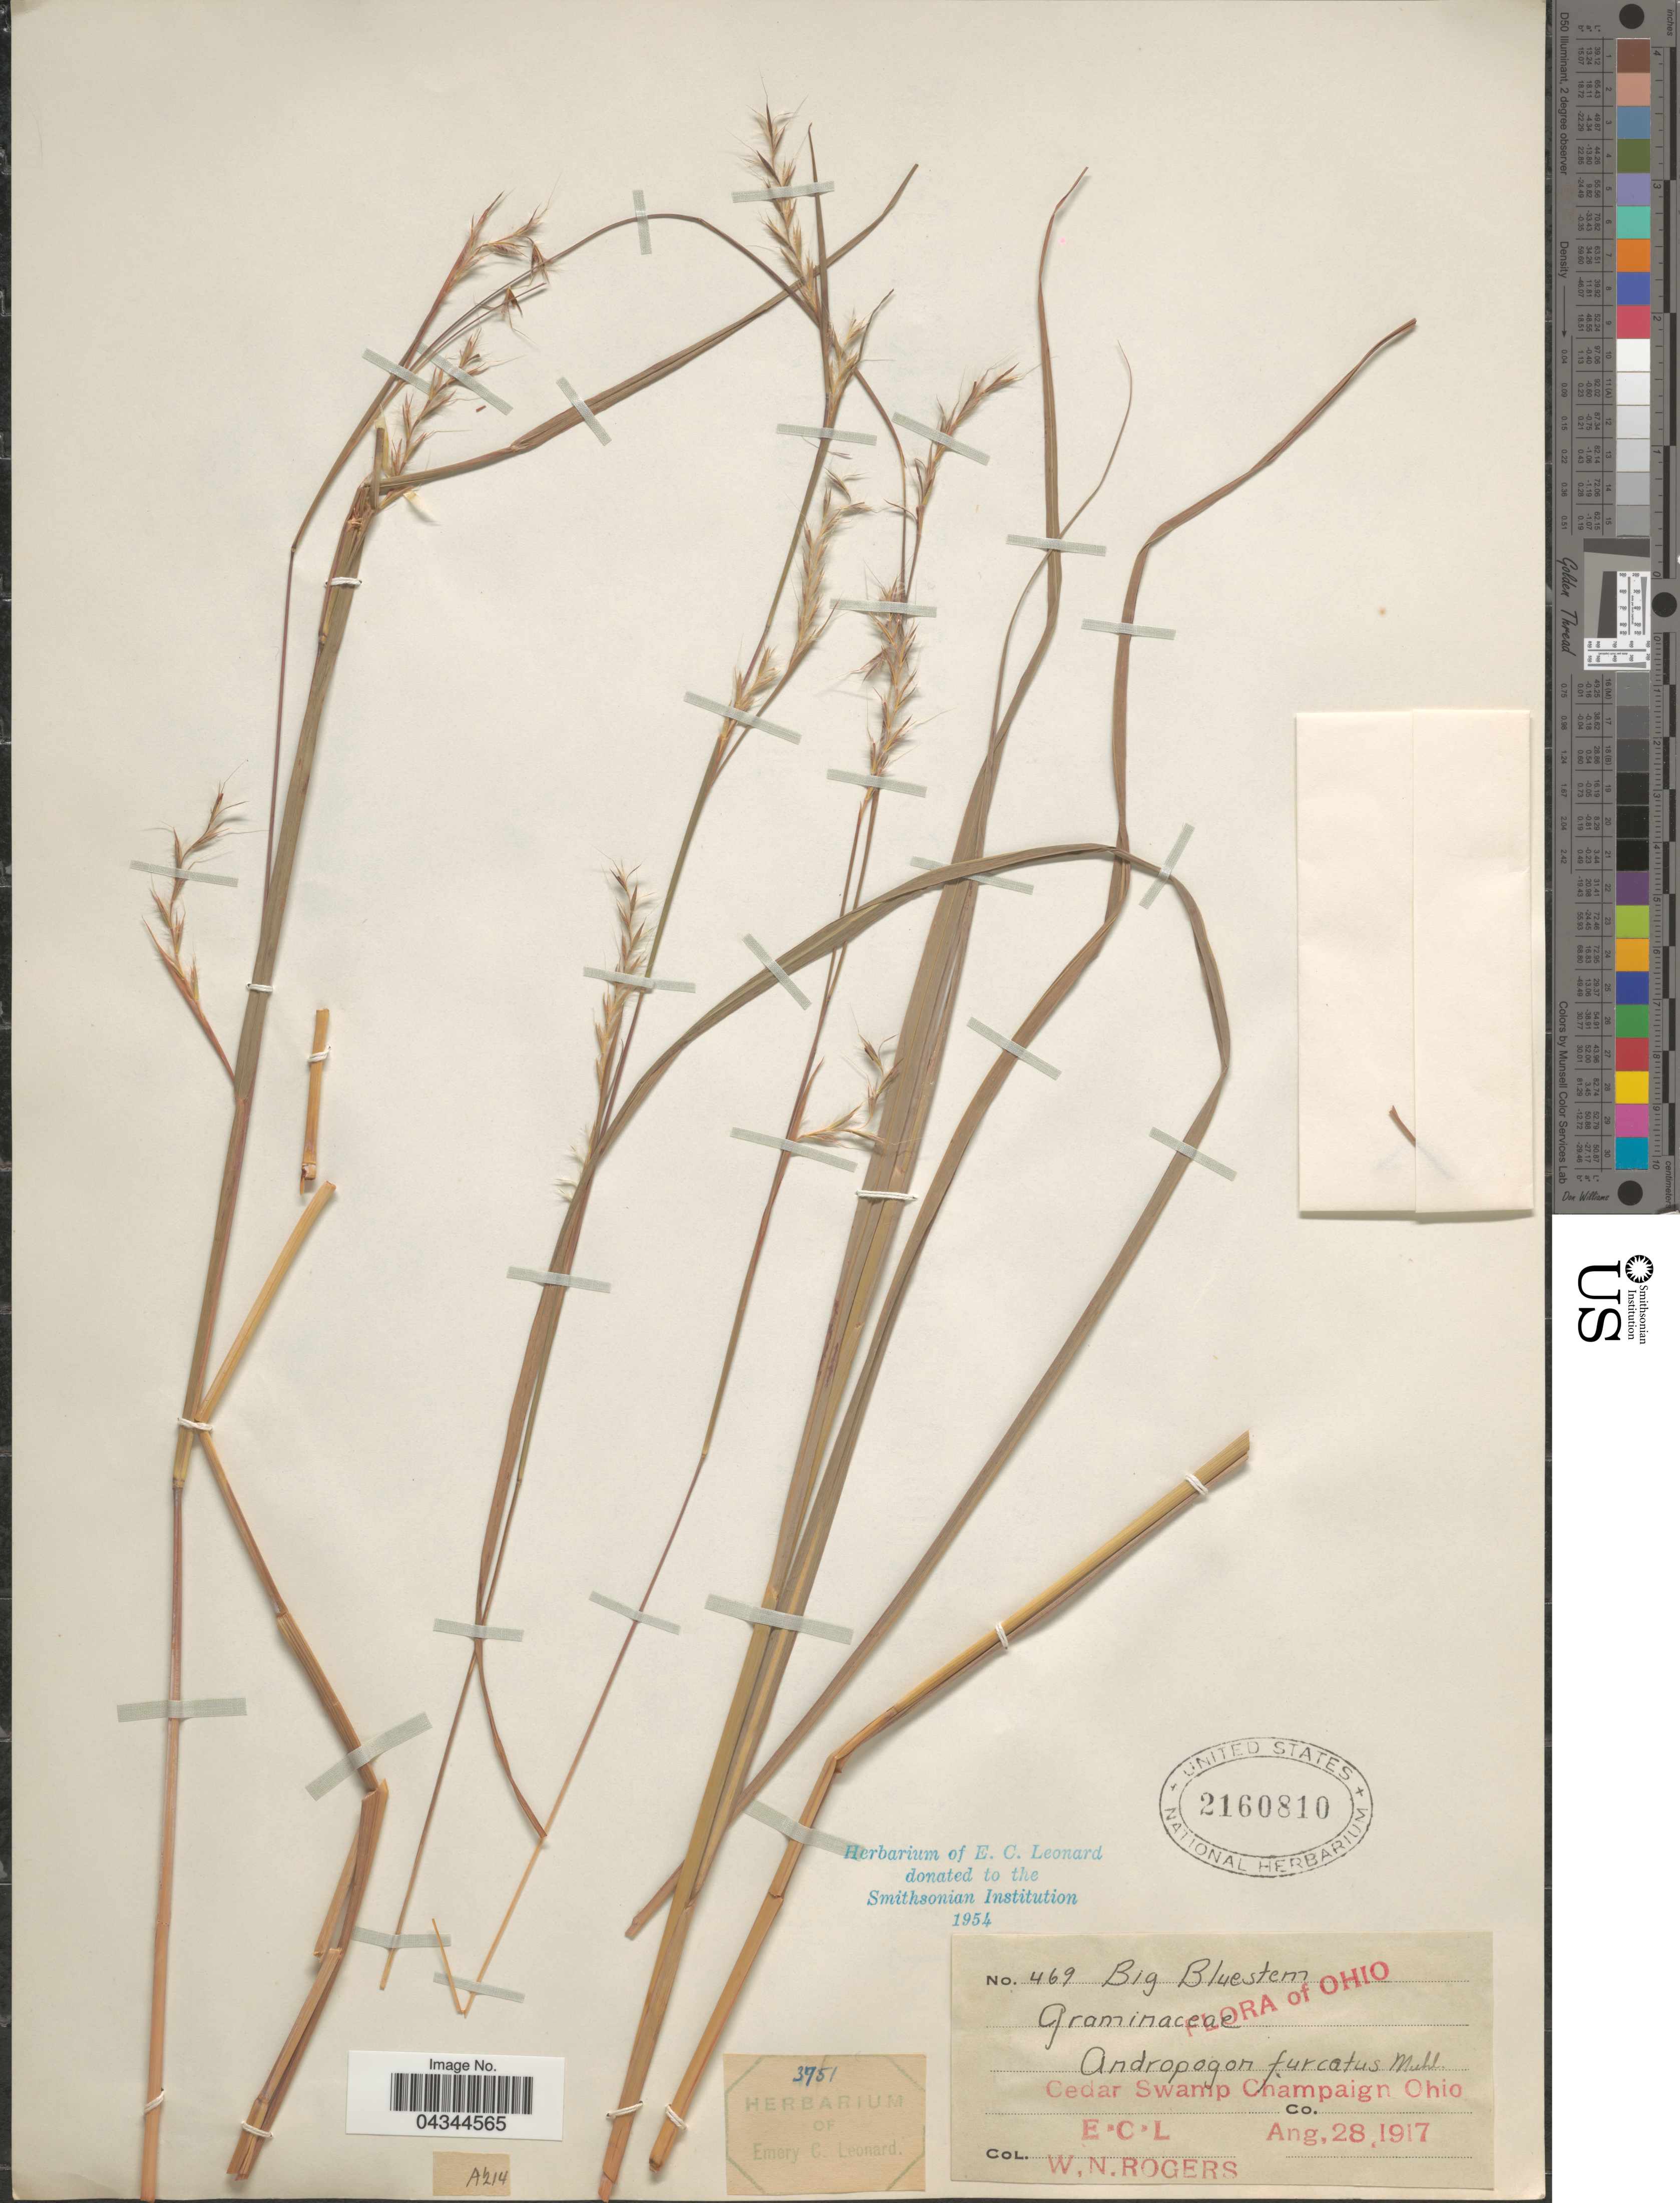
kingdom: Plantae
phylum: Tracheophyta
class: Liliopsida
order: Poales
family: Poaceae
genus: Andropogon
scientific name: Andropogon sp.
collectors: E. C. Leonard & W. Rogers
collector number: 469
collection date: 1917-08-28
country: United States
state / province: Ohio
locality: Big Bluestem. Cedar Swamp Champaign.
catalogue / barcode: US 2160810